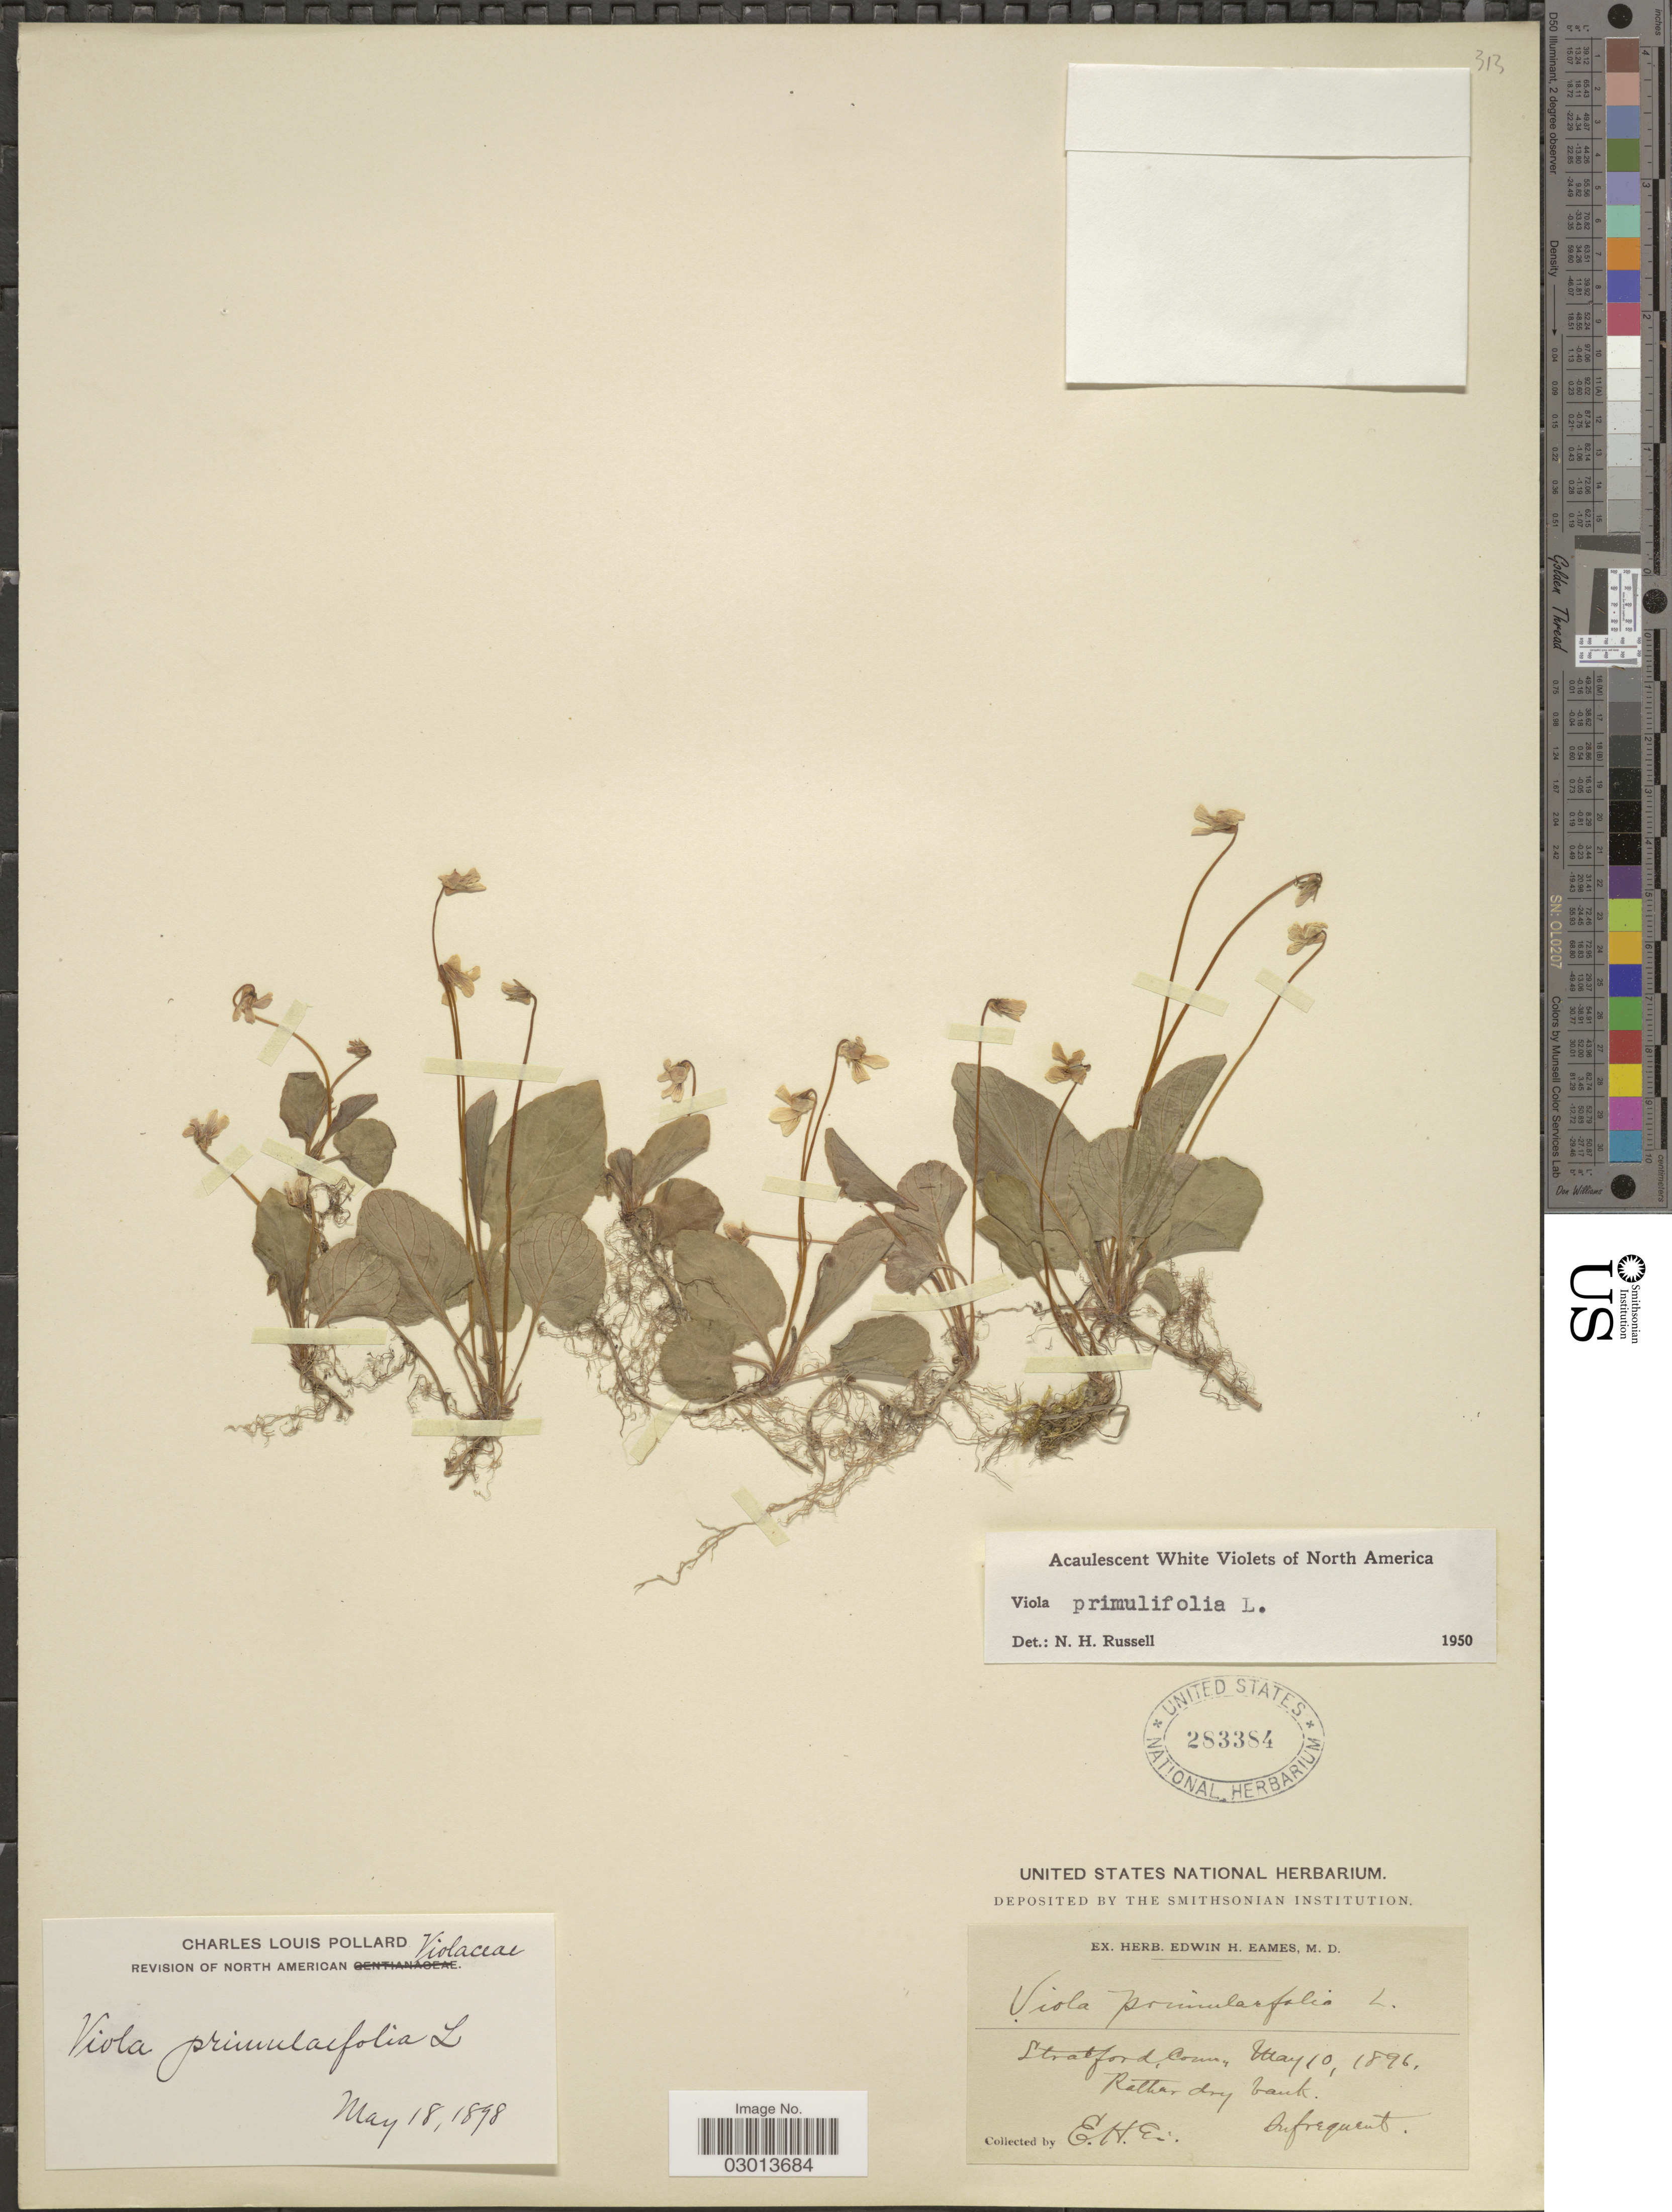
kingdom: Plantae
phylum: Tracheophyta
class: Magnoliopsida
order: Malpighiales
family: Violaceae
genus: Viola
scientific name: Viola primulifolia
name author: L.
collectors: E. H. Eames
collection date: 1896-05-10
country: United States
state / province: Connecticut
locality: Stratford, Conn.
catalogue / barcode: US 283384